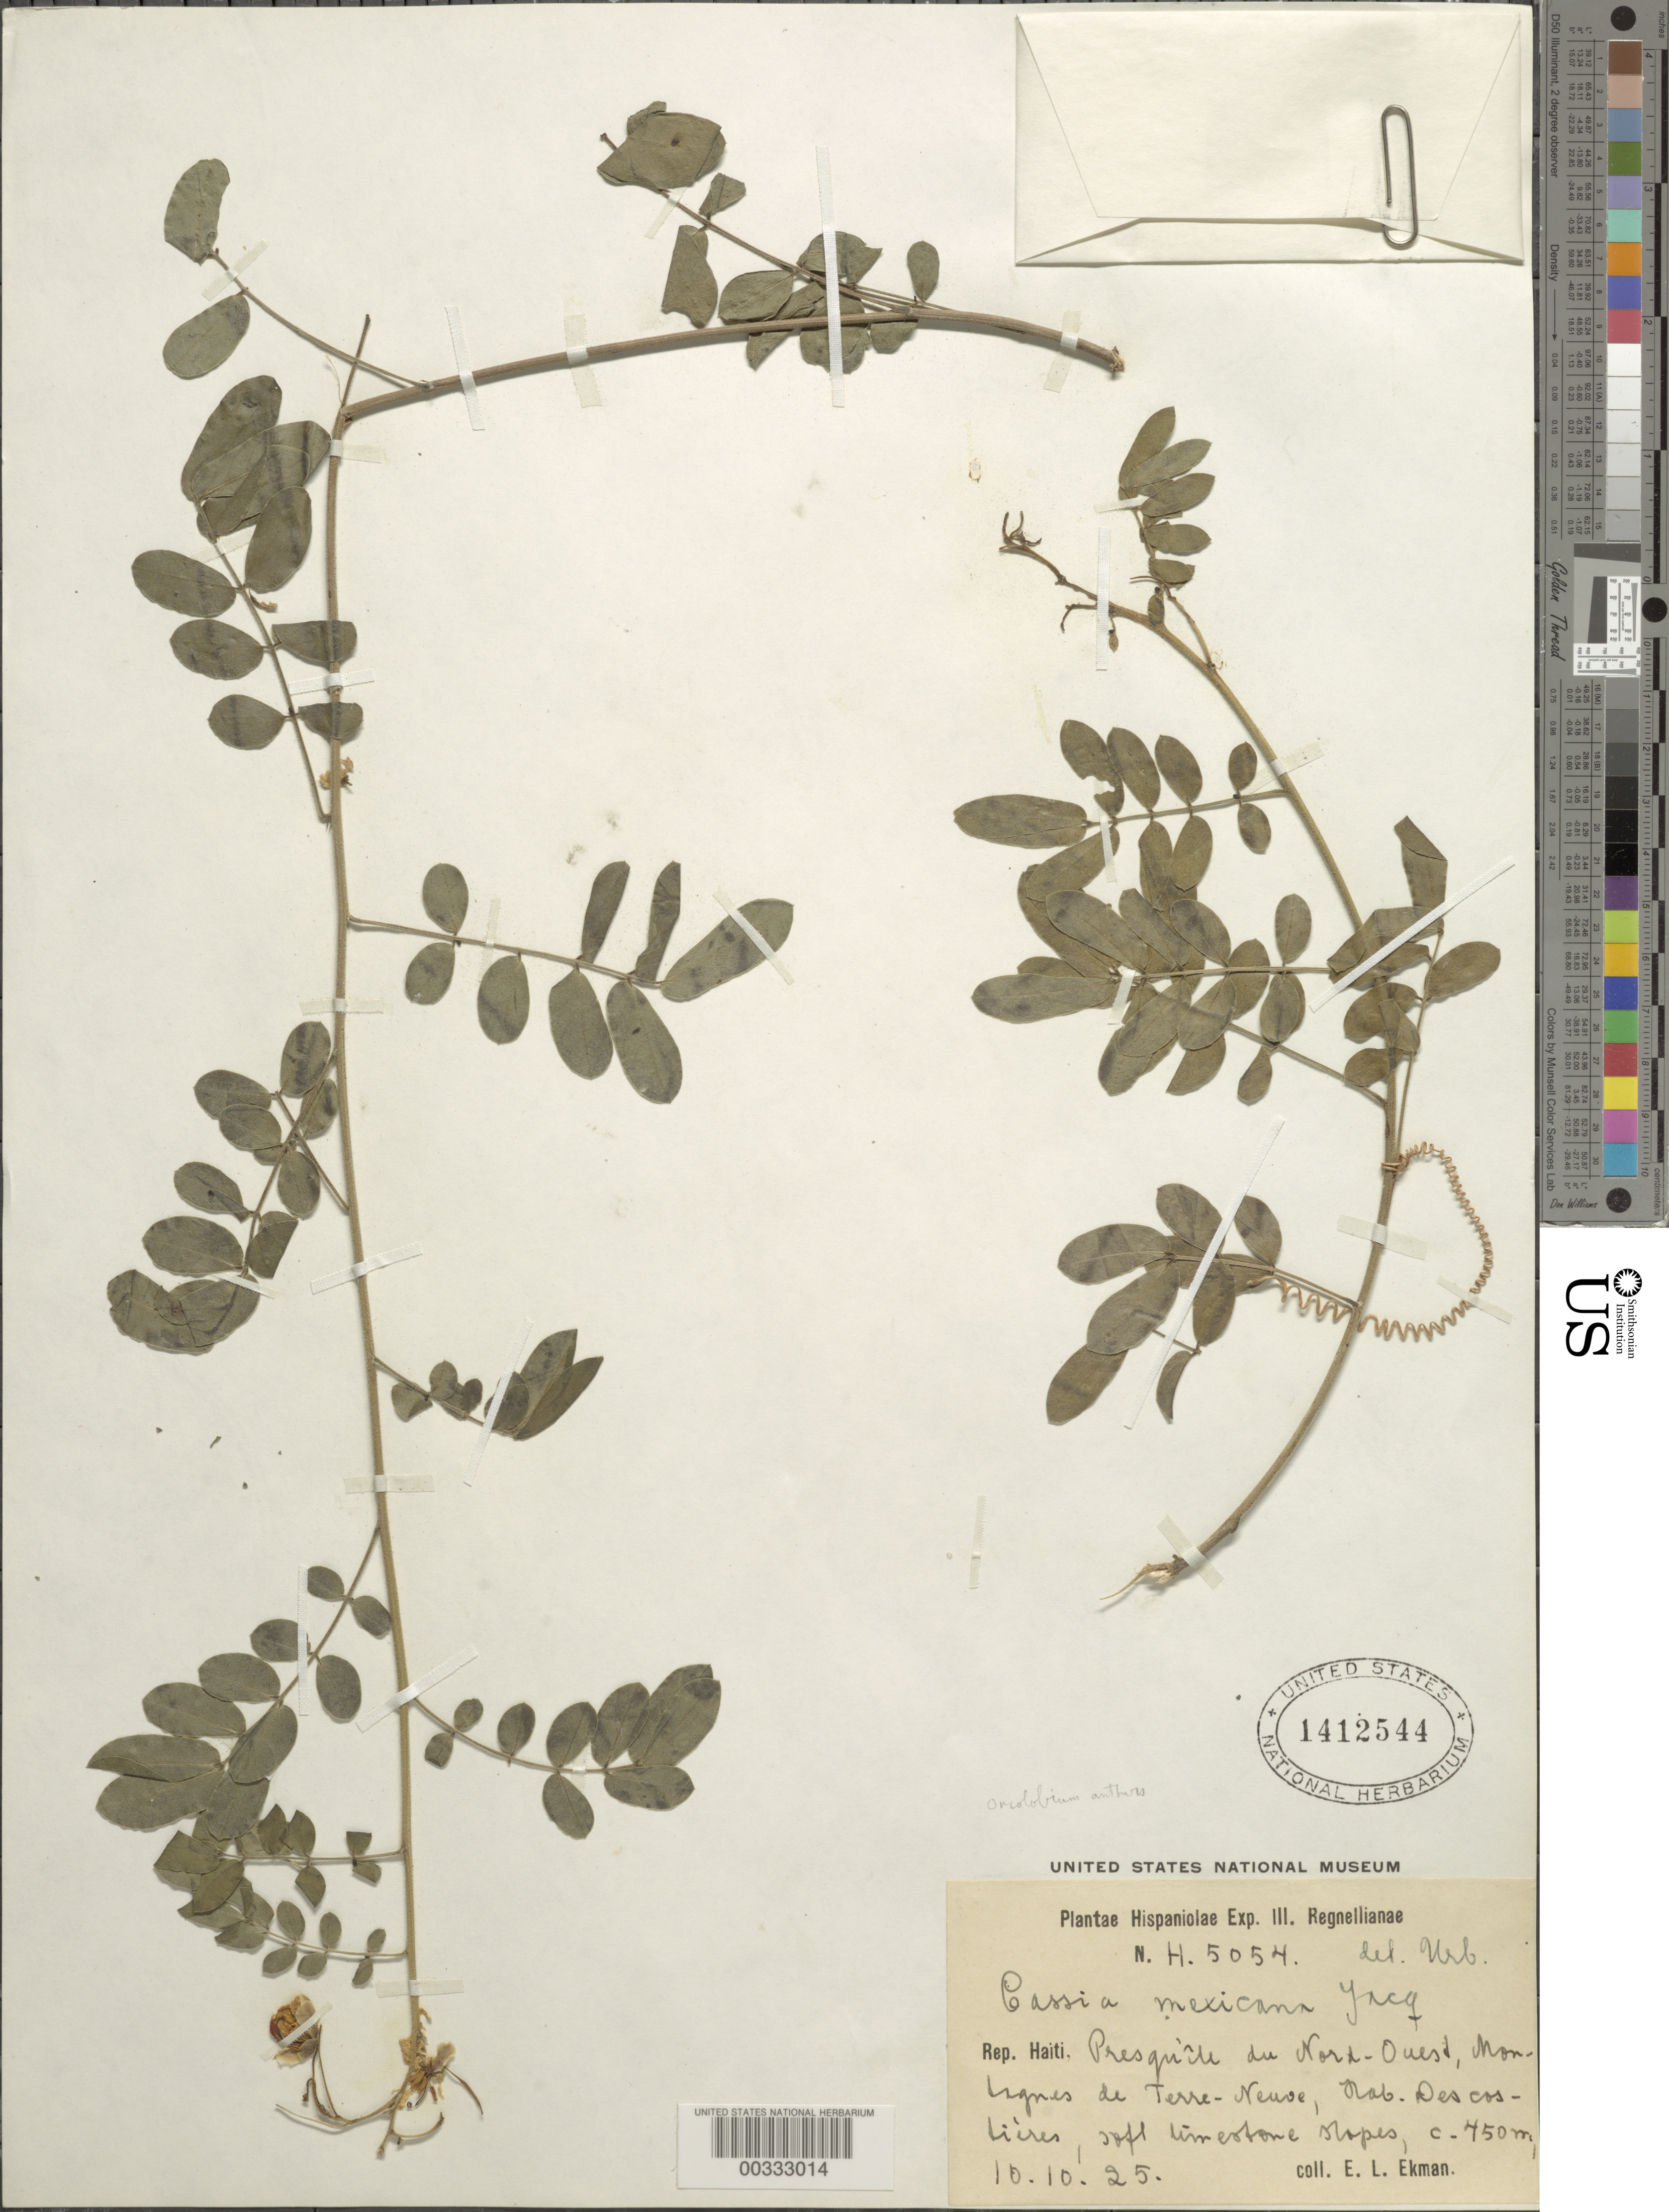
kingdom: Plantae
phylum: Tracheophyta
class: Magnoliopsida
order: Fabales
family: Fabaceae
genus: Senna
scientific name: Senna mexicana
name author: (Jacq.) H.S. Irwin & Barneby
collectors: E. L. Ekman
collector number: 5054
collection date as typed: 10 Oct 1925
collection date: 1925-10-10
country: Haiti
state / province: Nord-Ouest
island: Hispaniola Island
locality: Resquile, montsgnes de terre-neuve, nab. des coslieres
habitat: Soft limestone slopes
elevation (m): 450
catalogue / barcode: US 1412544